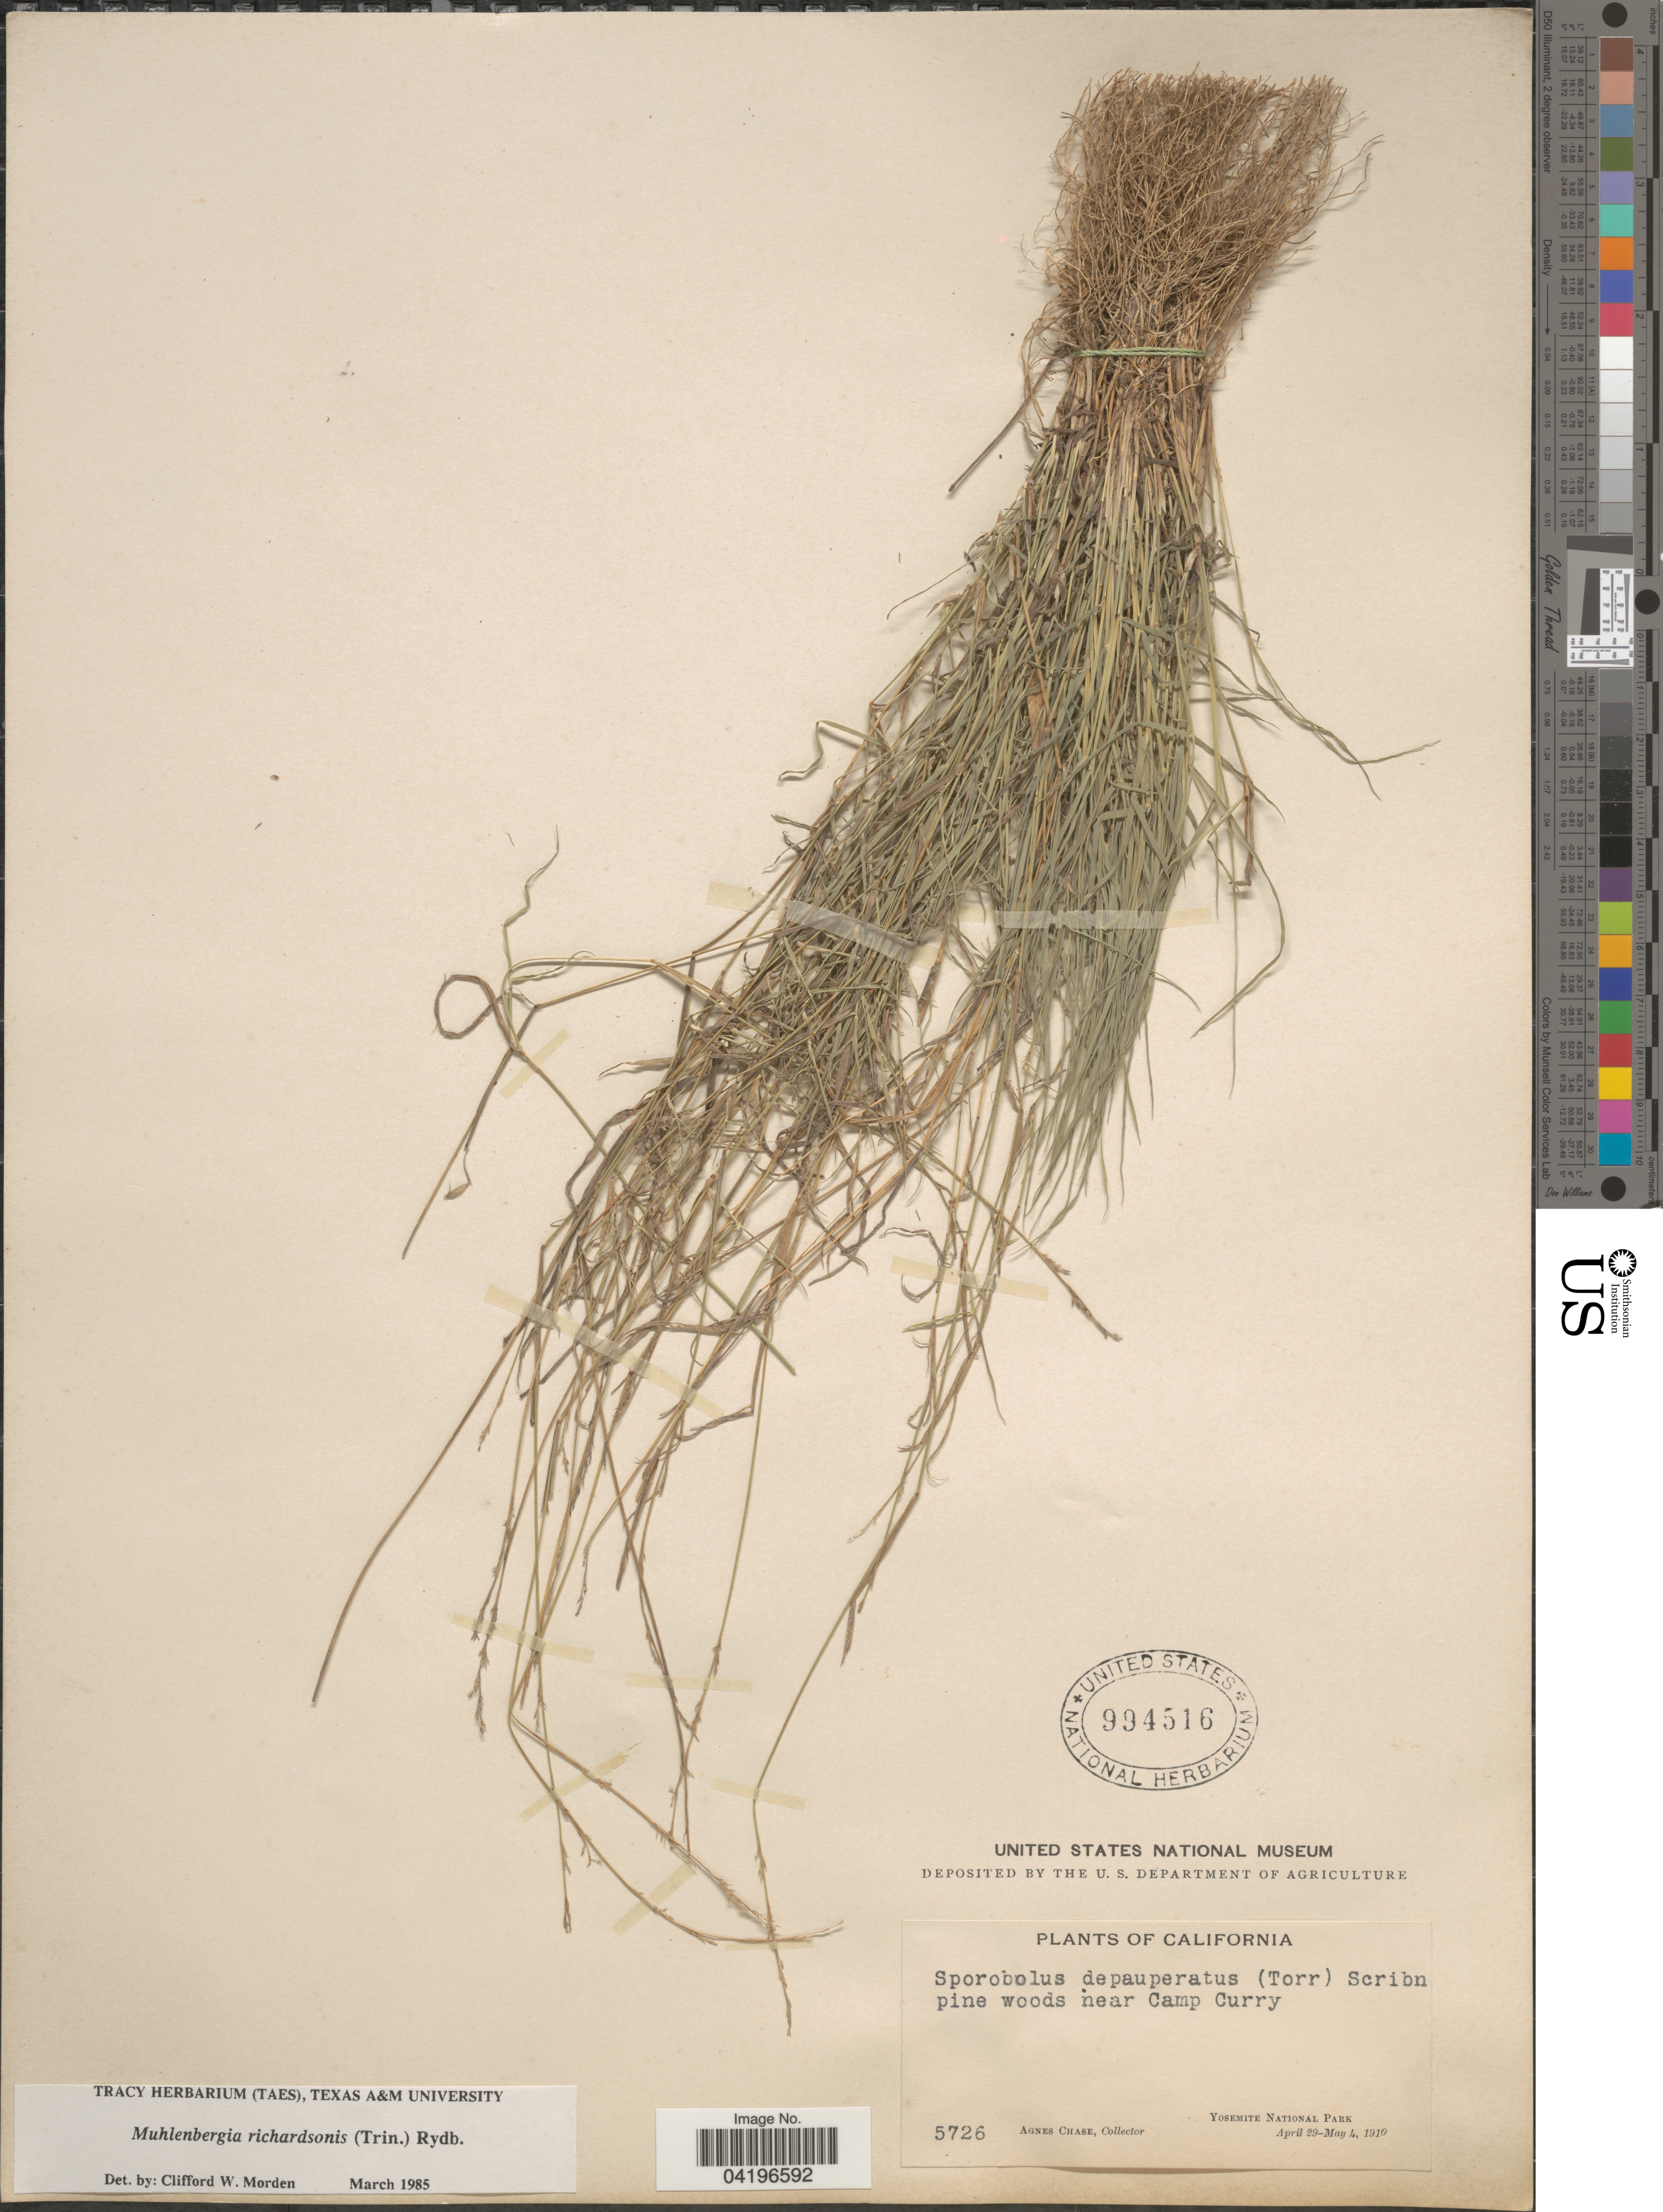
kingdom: Plantae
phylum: Tracheophyta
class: Liliopsida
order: Poales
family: Poaceae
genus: Muhlenbergia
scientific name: Muhlenbergia richardsonis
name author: (Trin.) Rydb.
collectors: A. Chase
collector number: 5726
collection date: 1910-04-29/1910-05-04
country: United States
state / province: California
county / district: Mariposa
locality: Pine woods near Camp Curry. Yosemite National Park.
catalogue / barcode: US 994516